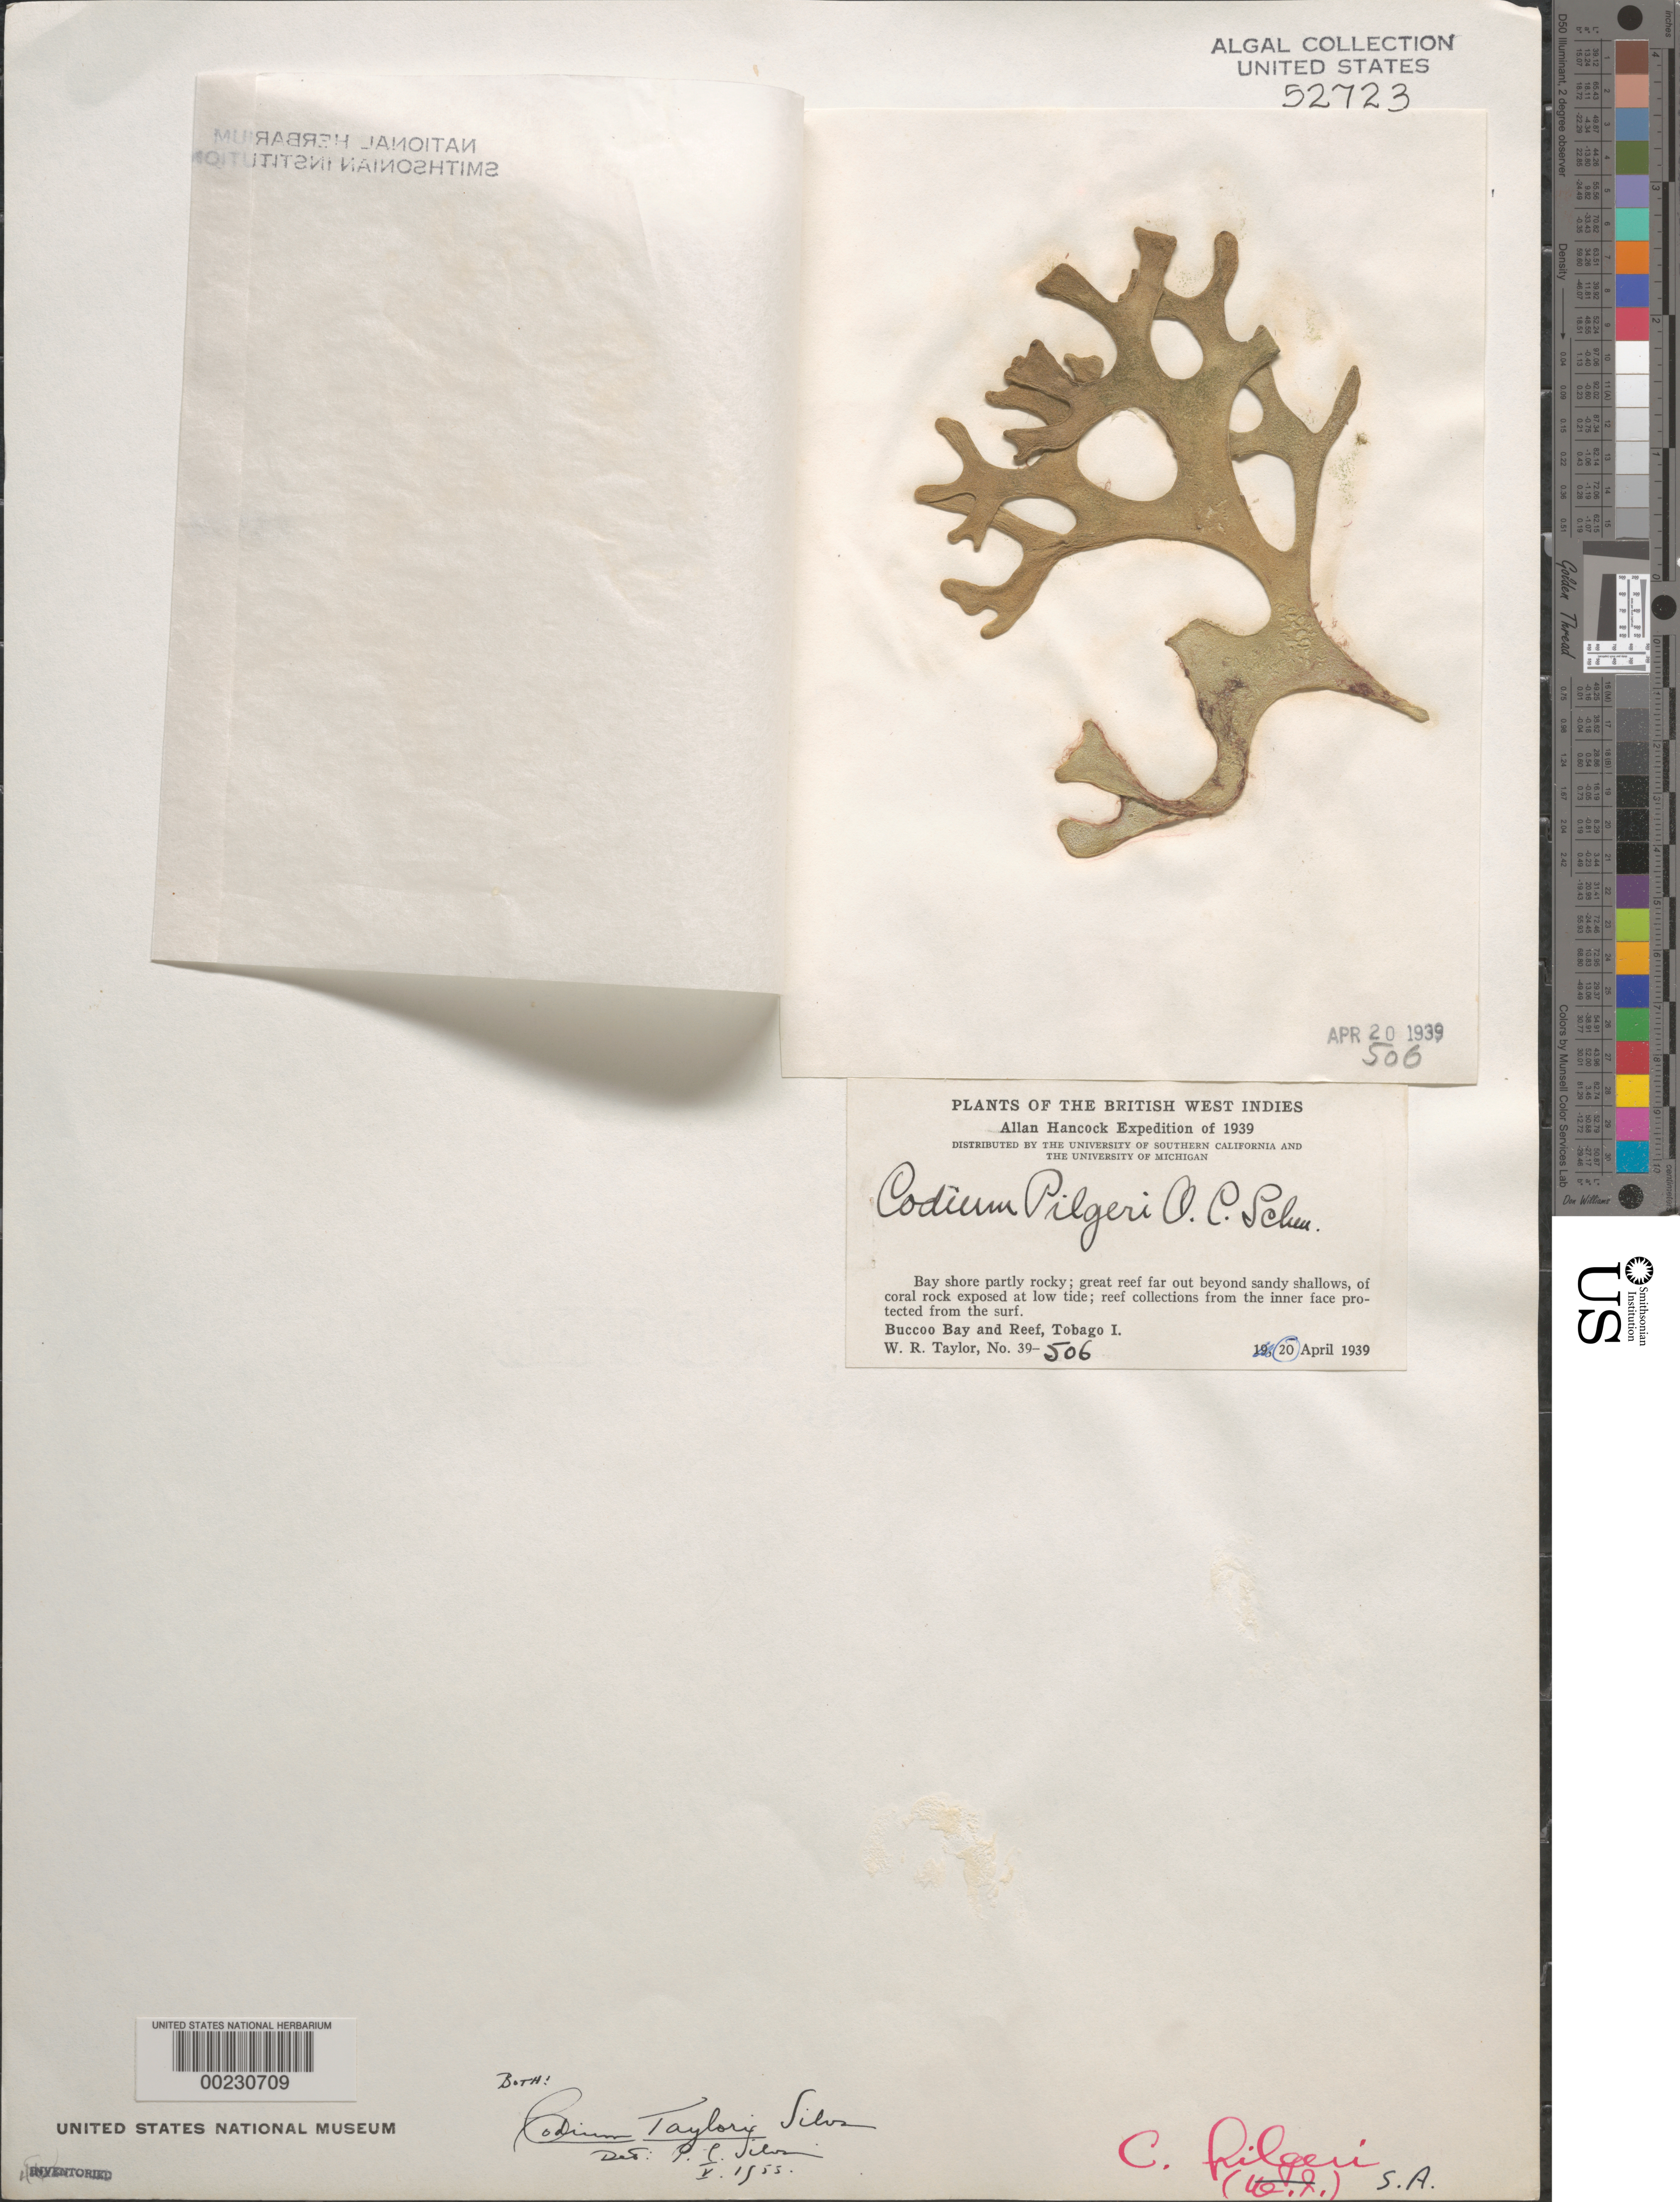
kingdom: Plantae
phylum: Chlorophyta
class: Ulvophyceae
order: Bryopsidales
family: Codiaceae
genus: Codium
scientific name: Codium taylorii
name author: P.C. Silva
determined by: Silva, P. C.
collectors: W. R. Taylor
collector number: WRT 39-506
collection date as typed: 20 April 1939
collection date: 1939-04-20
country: Trinidad and Tobago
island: Tobago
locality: Bucco Bay (Buccoo Bay) and Bucco Reef (Buccoo Reef)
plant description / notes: Allan Hancock Expedition of 1939, as Codium pilgeri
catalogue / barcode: US 52723